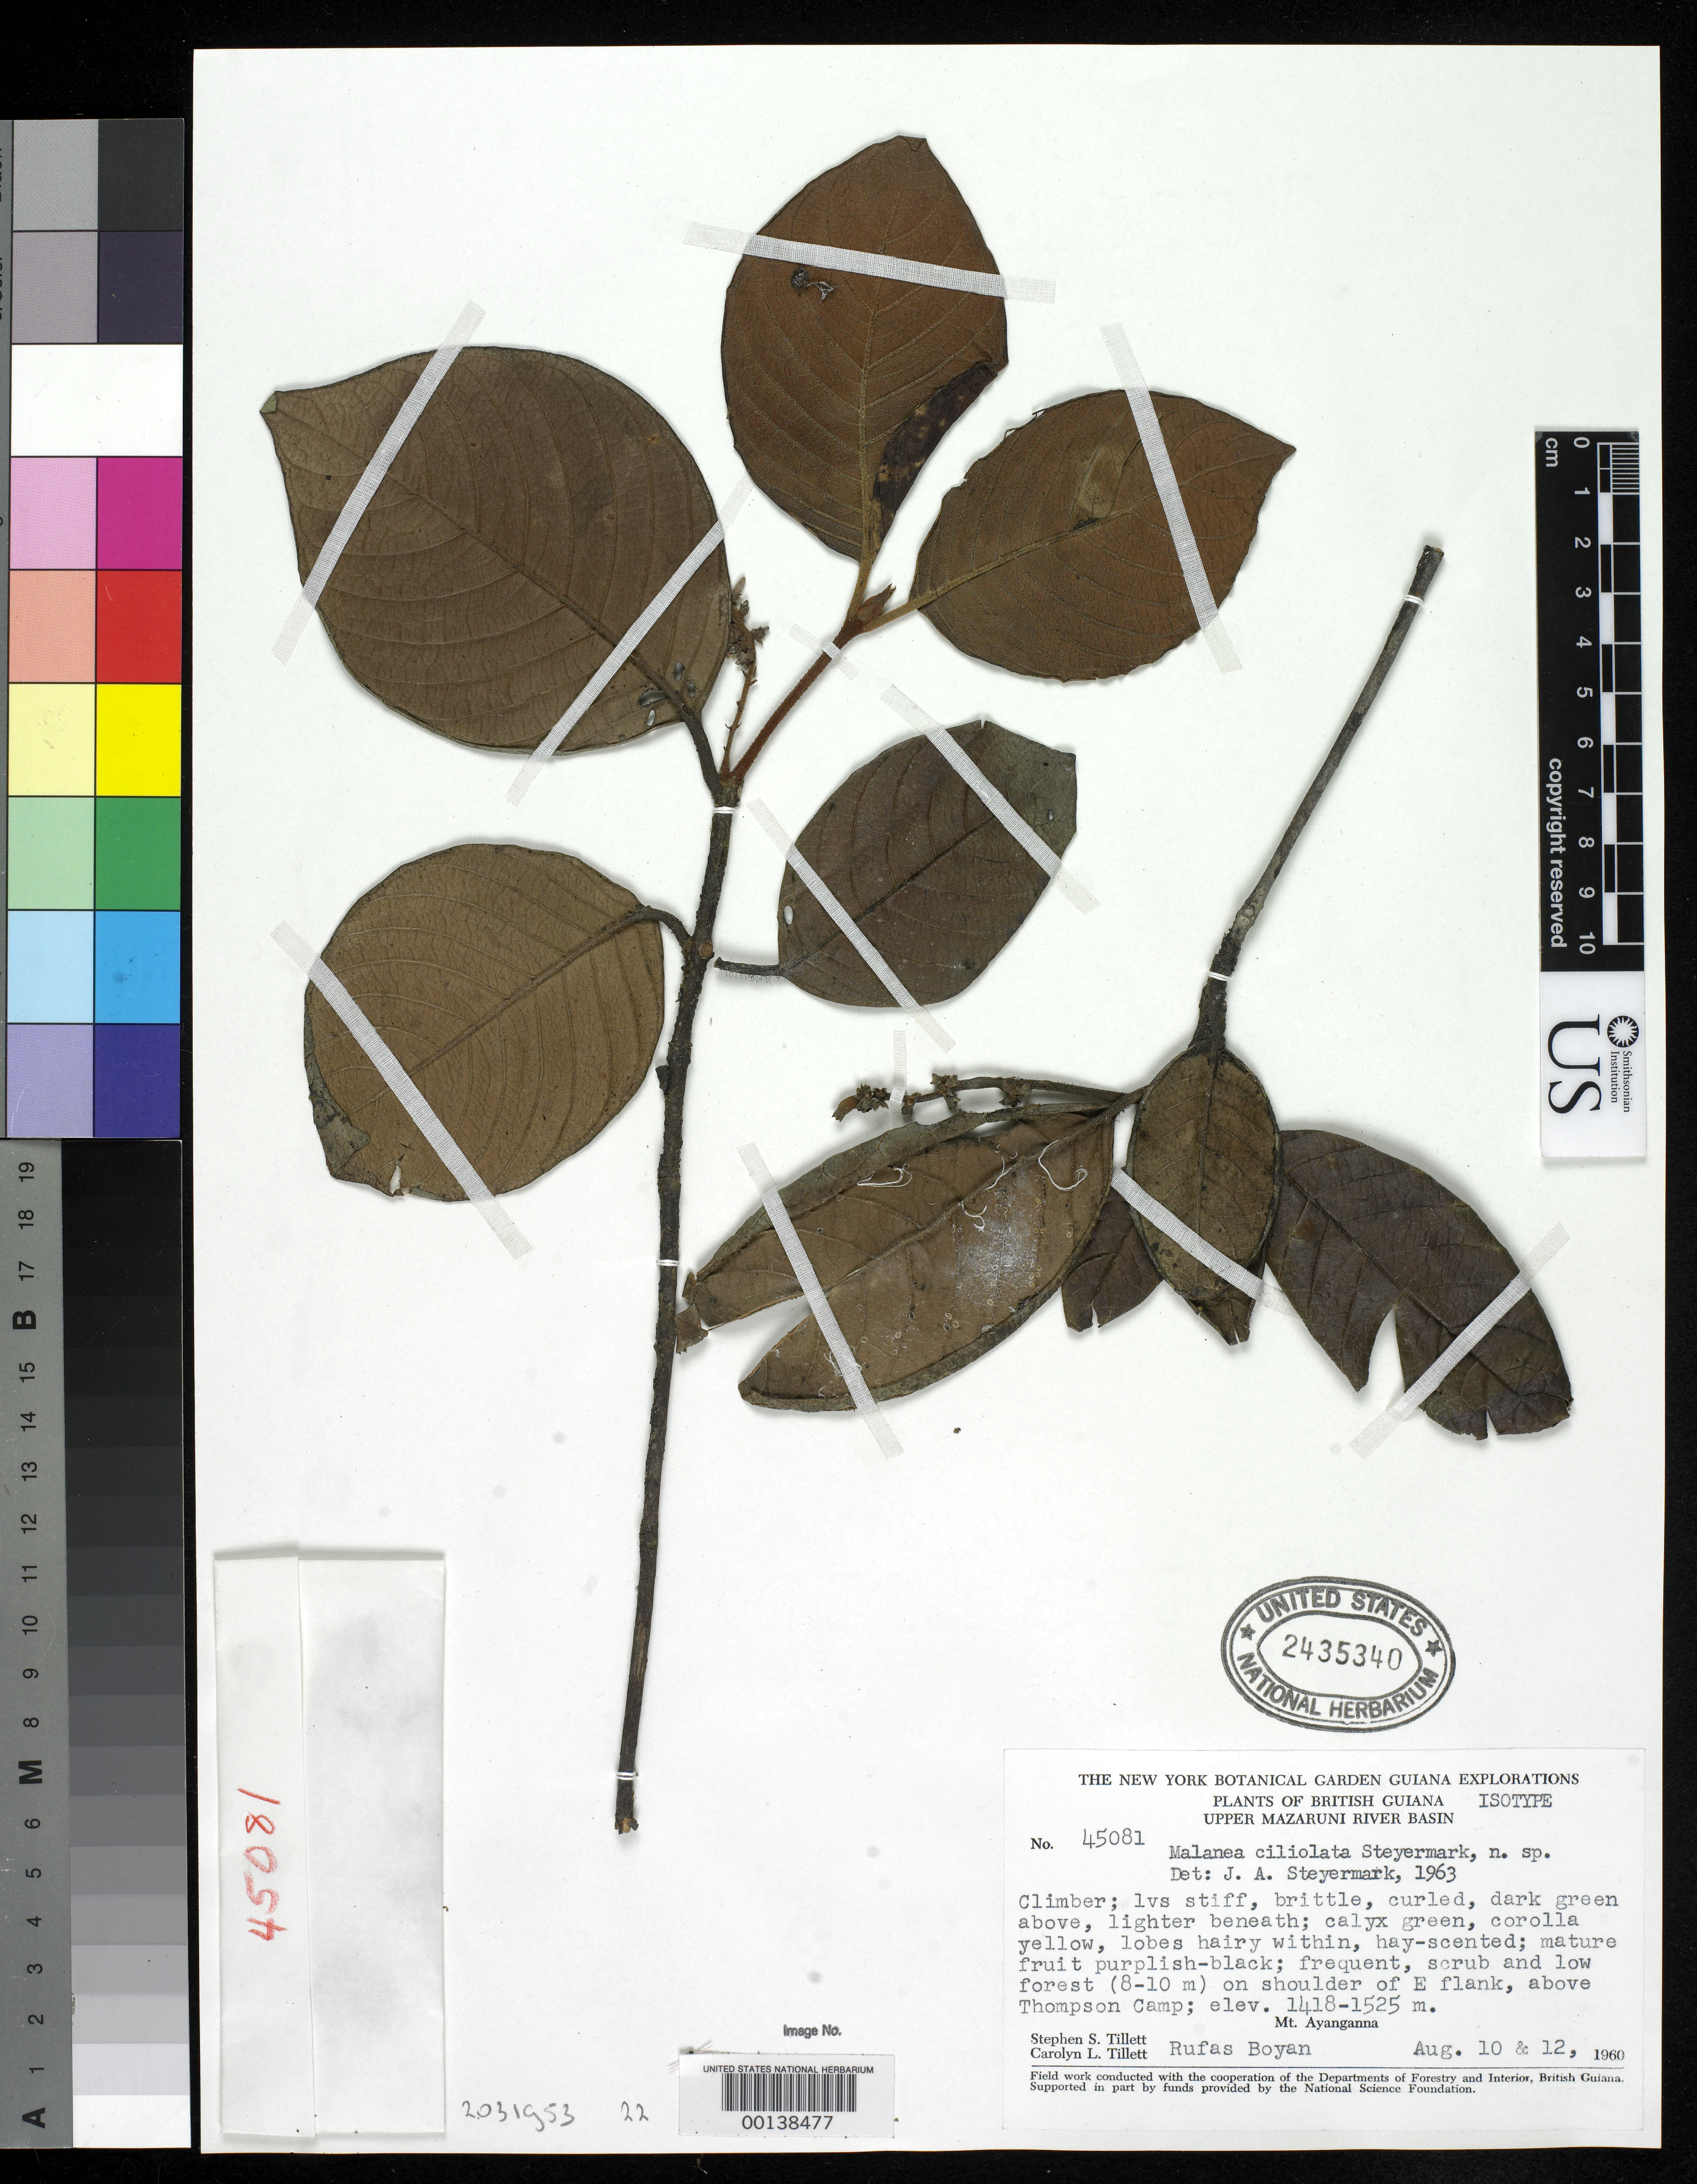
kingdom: Plantae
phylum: Tracheophyta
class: Magnoliopsida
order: Gentianales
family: Rubiaceae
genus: Malanea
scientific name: Malanea ciliolata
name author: Steyerm.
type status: Isotype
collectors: S. S. Tillett, C. L. Tillett & R. Boyan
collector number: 45081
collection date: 1960-08-10,1960-08-12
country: Guyana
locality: British Guiana, Upper Mazaruni River Basin. Mt. Ayanganna. On shoulder of E flank, above Thompson Camp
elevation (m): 1418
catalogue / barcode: US 2435340